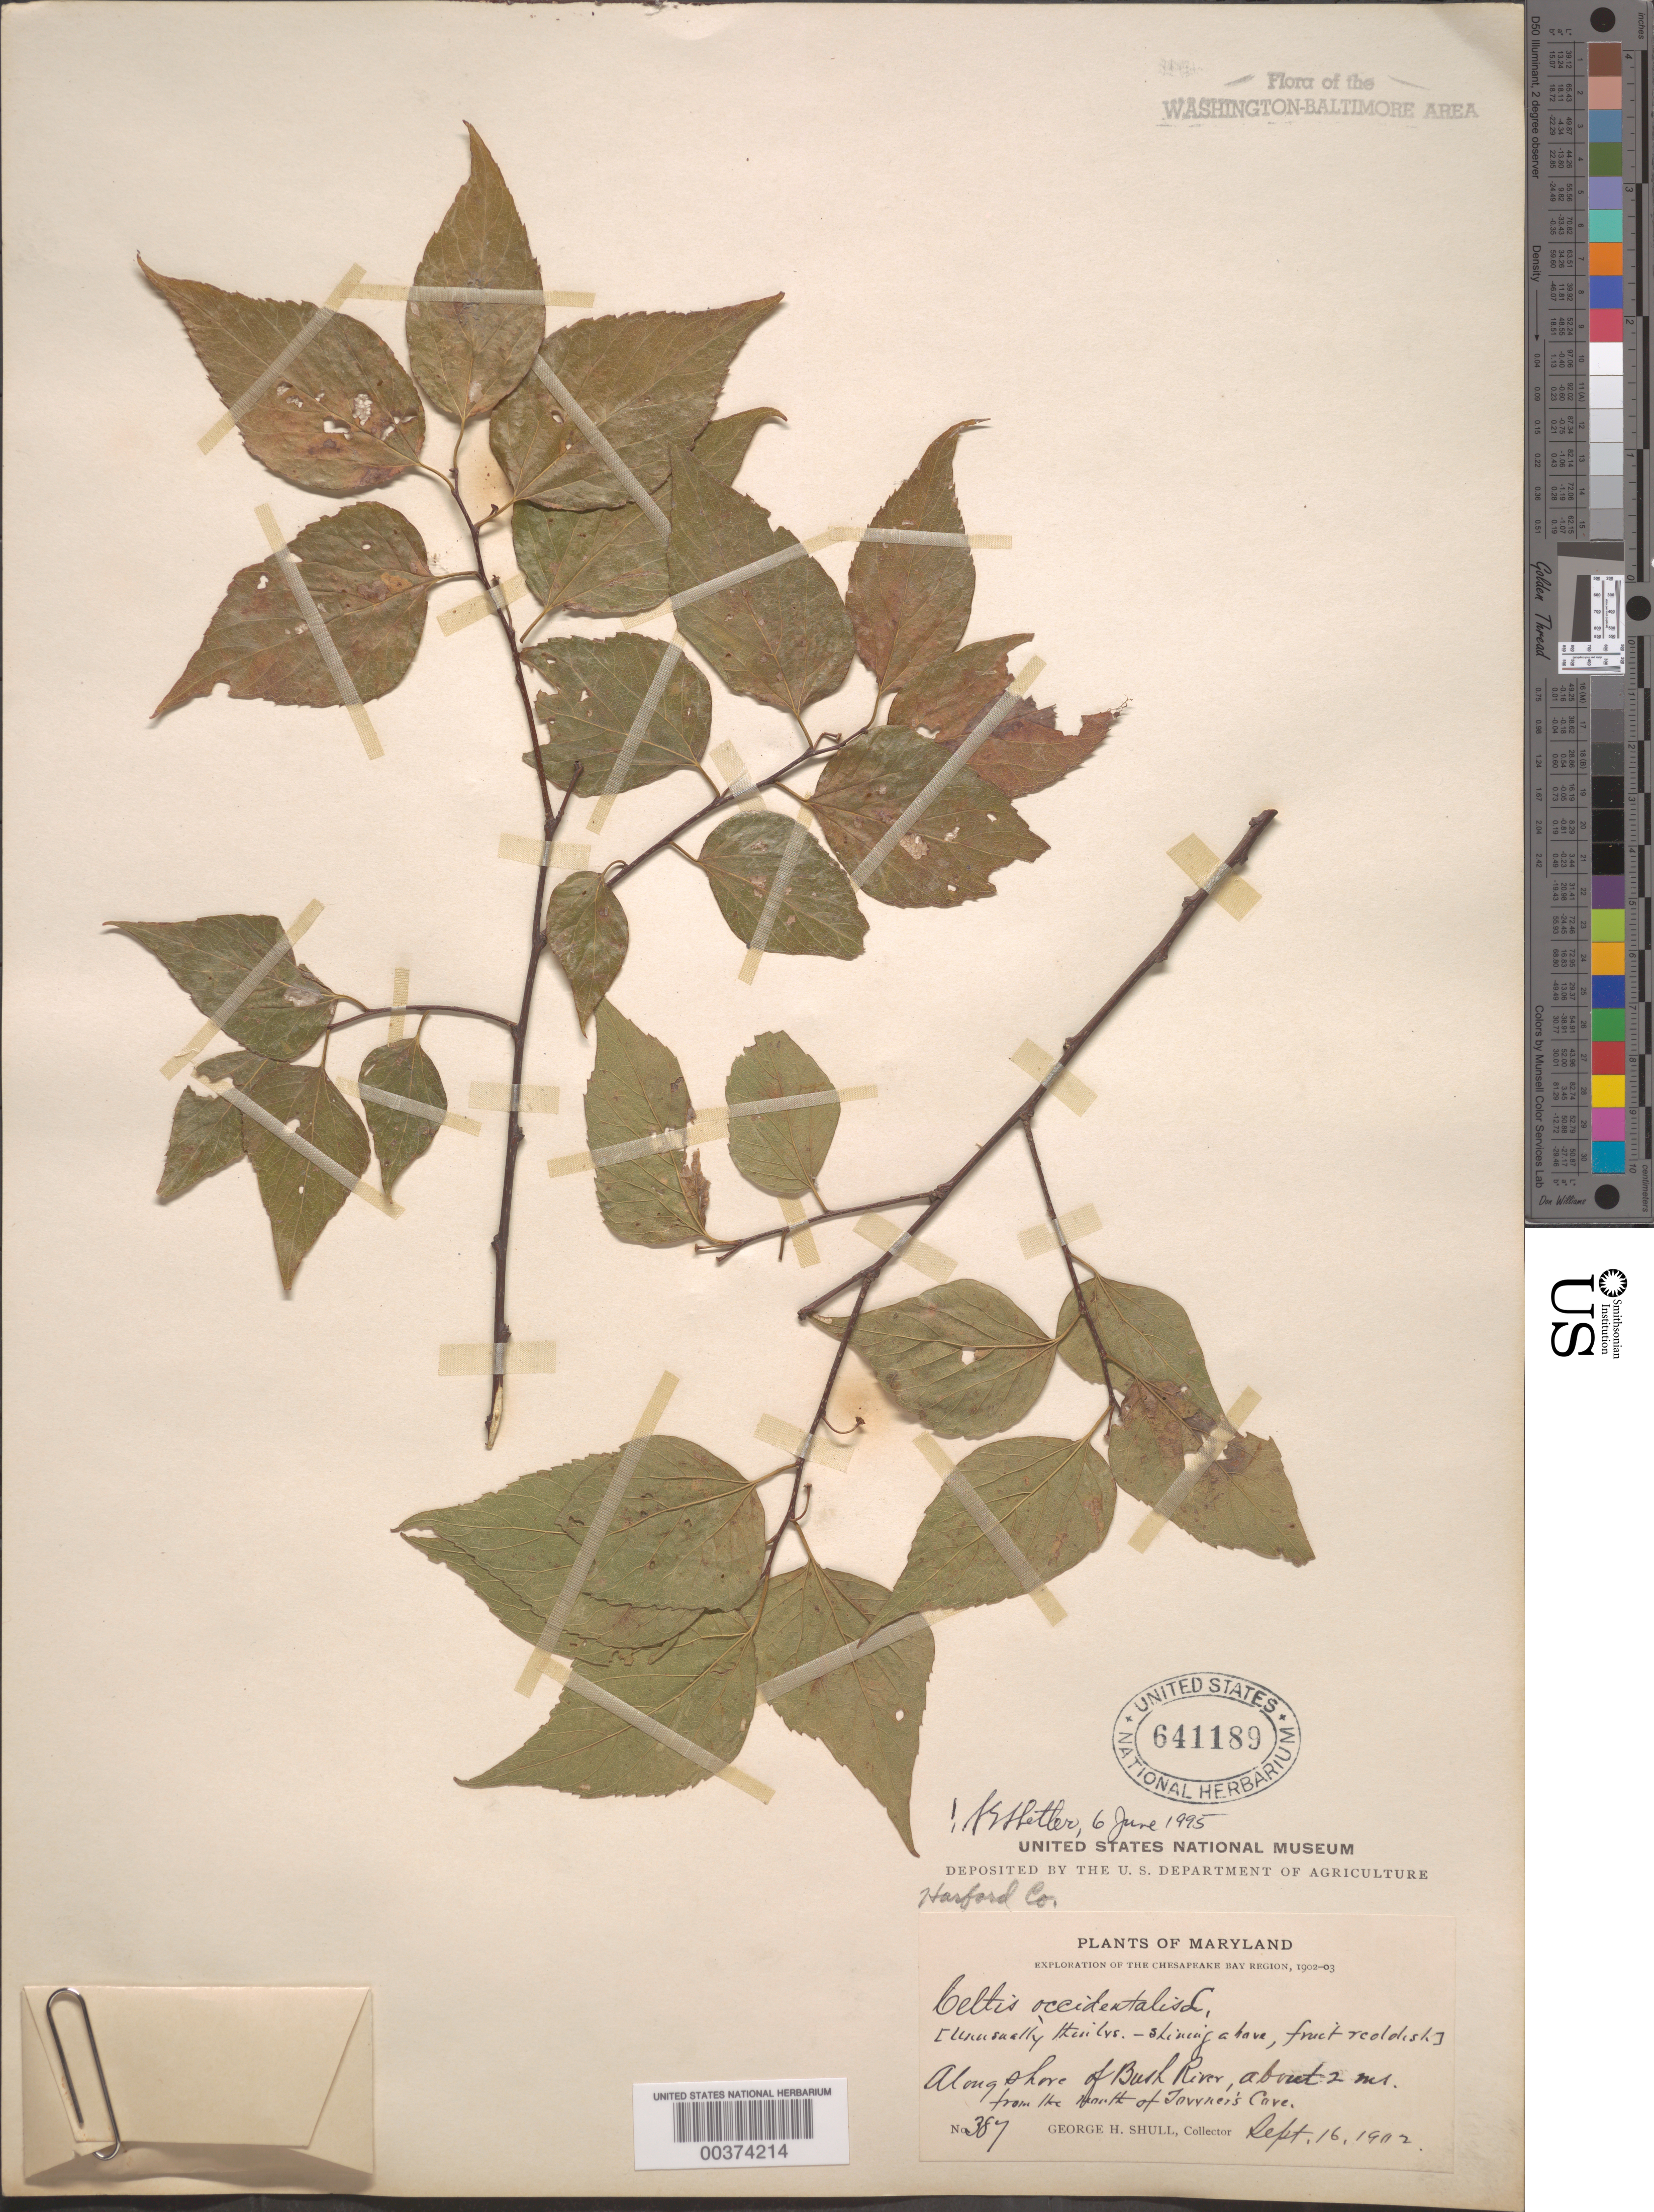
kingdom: Plantae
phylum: Tracheophyta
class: Magnoliopsida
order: Rosales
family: Cannabaceae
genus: Celtis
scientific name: Celtis occidentalis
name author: L.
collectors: G. H. Shull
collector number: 387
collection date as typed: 16 Sep 1902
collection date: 1902-09-16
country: United States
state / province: Maryland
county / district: Harford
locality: Bush River, about 2 mi. from mouth of Towners Cove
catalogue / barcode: US 641189